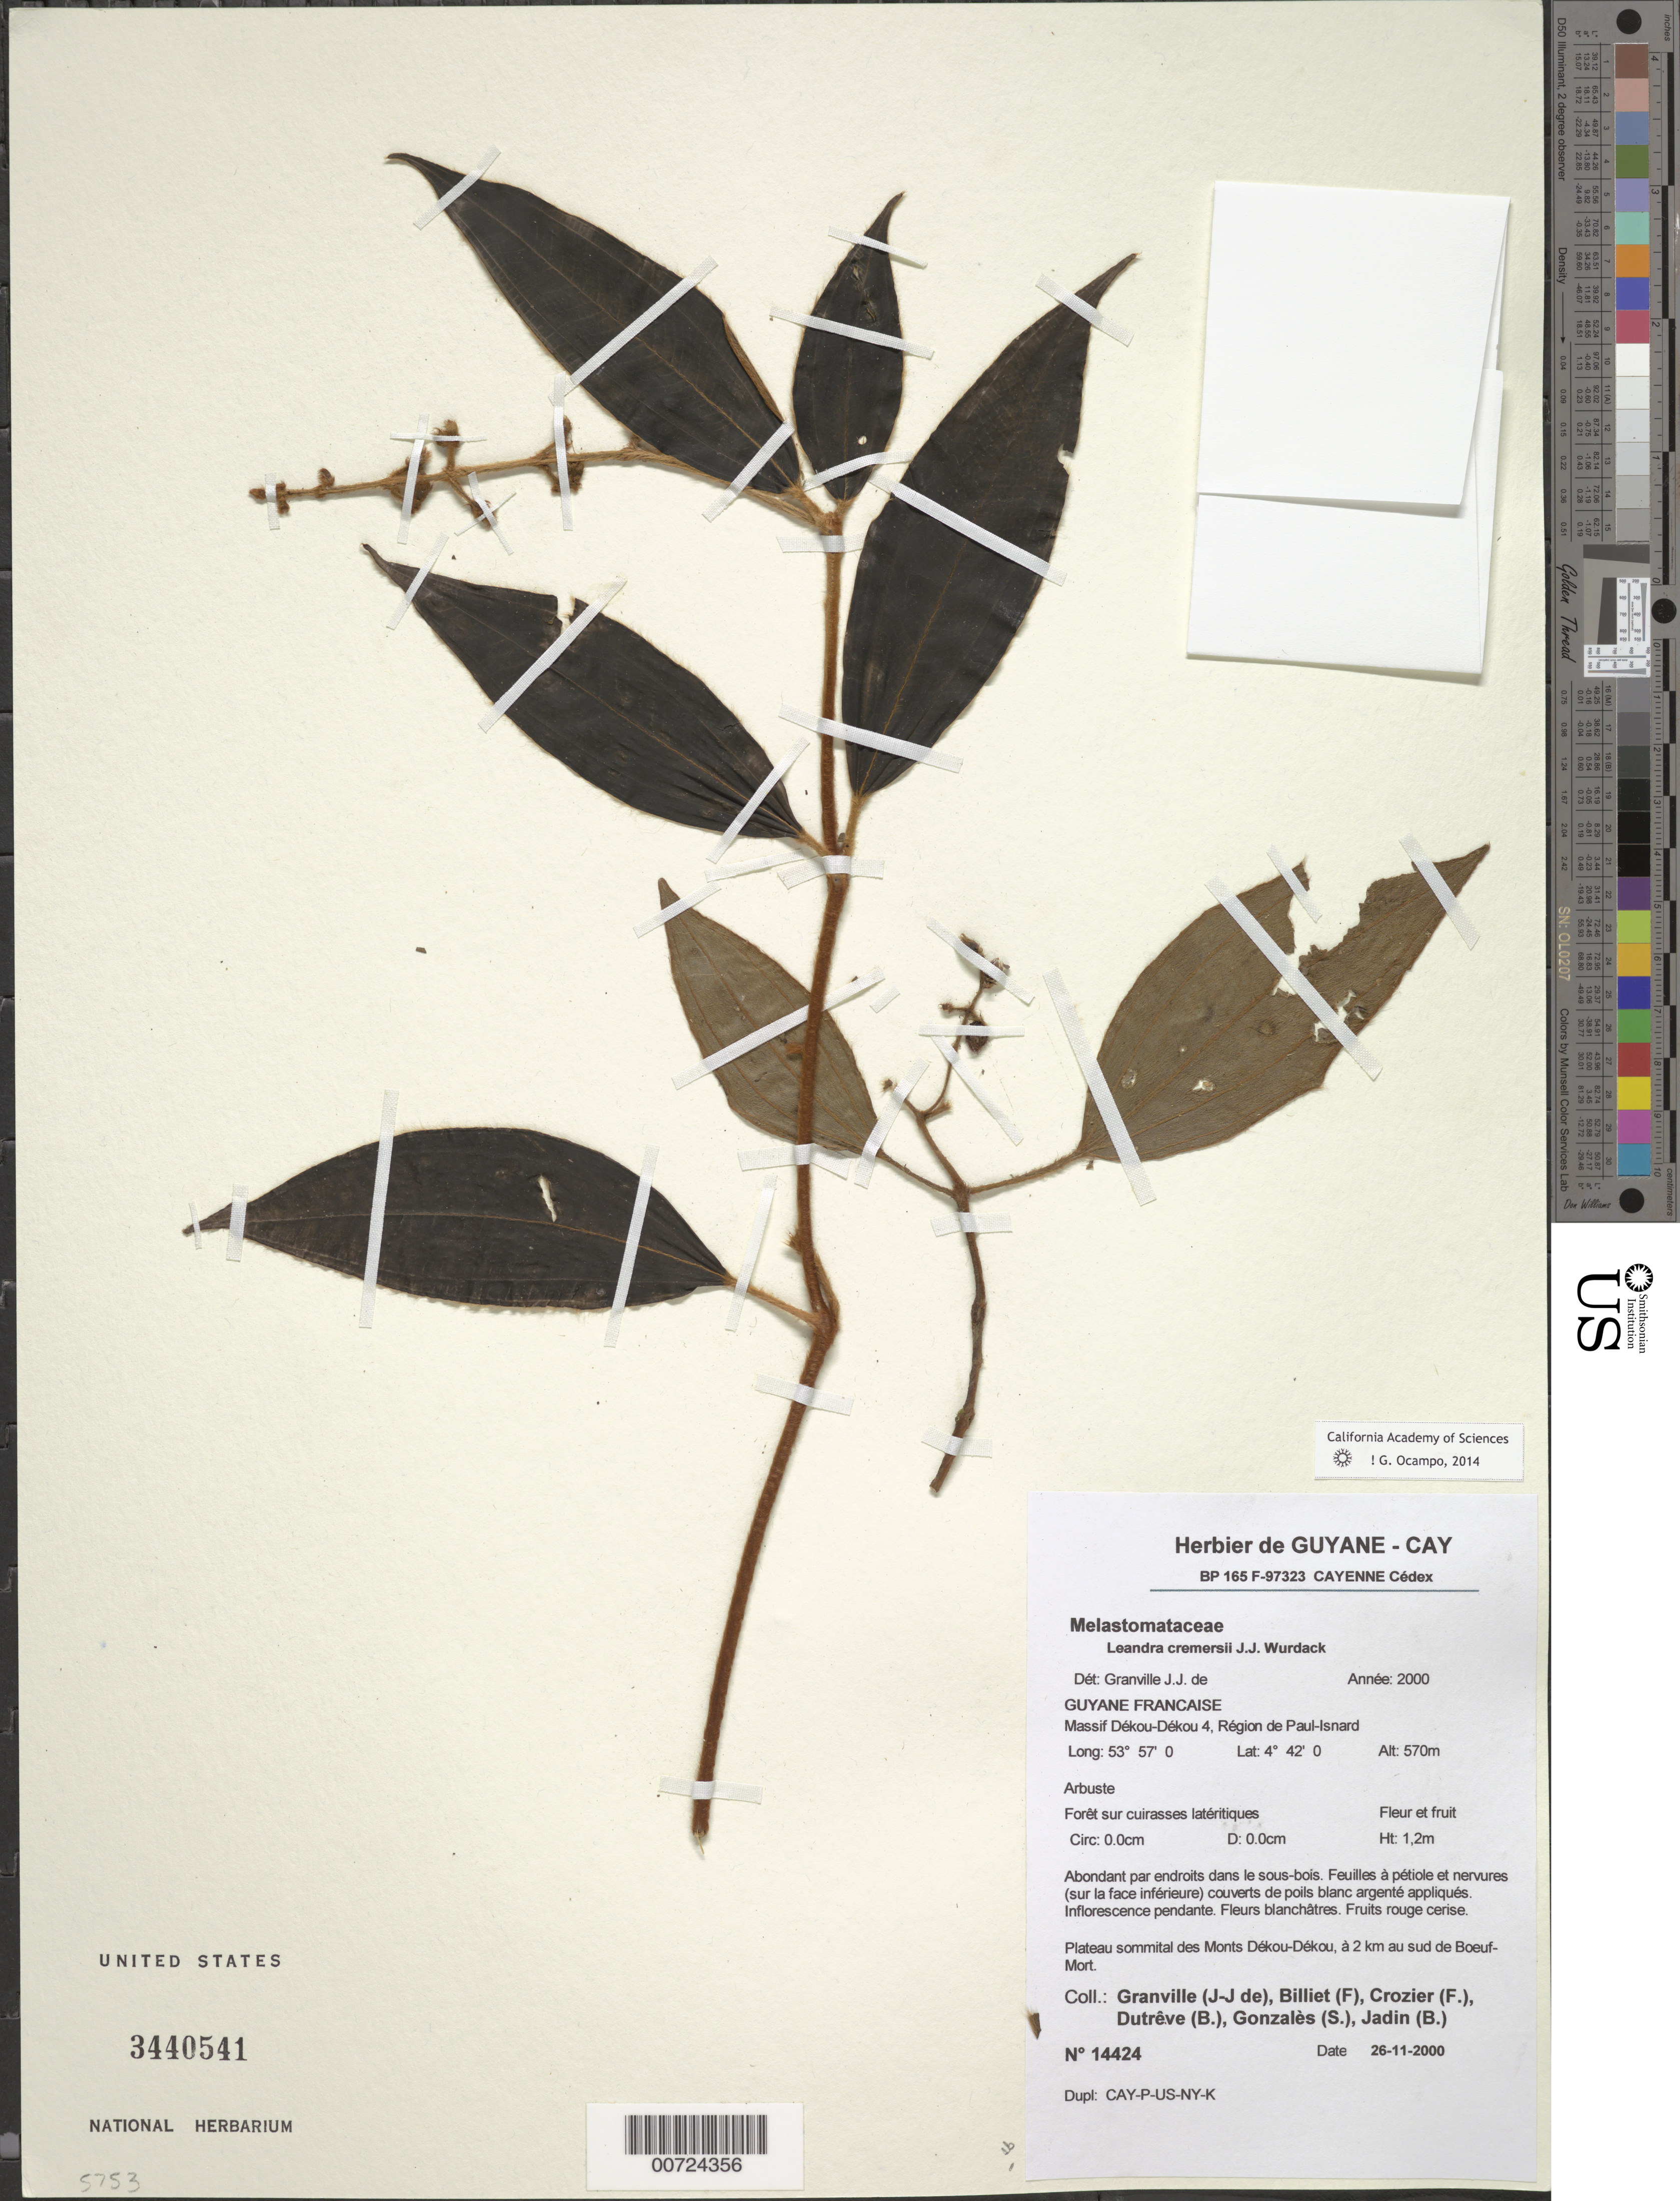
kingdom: Plantae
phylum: Tracheophyta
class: Magnoliopsida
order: Myrtales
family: Melastomataceae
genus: Leandra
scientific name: Leandra cremersii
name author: Wurdack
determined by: Granville, J. J. de, (CAY), Institut de Recherche pour le Developpement (IRD) (FRENCH GUIANA)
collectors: J.-J. de Granville, F. Billiet, F. Crozier, B. Dutrêve, S. Gonzales & B. Jadin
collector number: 14424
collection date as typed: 26-Nov-00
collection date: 2000-11-26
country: French Guiana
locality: Massif Dékou-Dékou 4, région de Paul-Isnard; plateau sommital des Monts Dékou-Dékou, à 2 km au sud de Boeuf-Mort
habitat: Forêt sur cuirasses latéritiques; abondant par endroits dans le sous bois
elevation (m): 570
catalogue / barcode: US 3440541